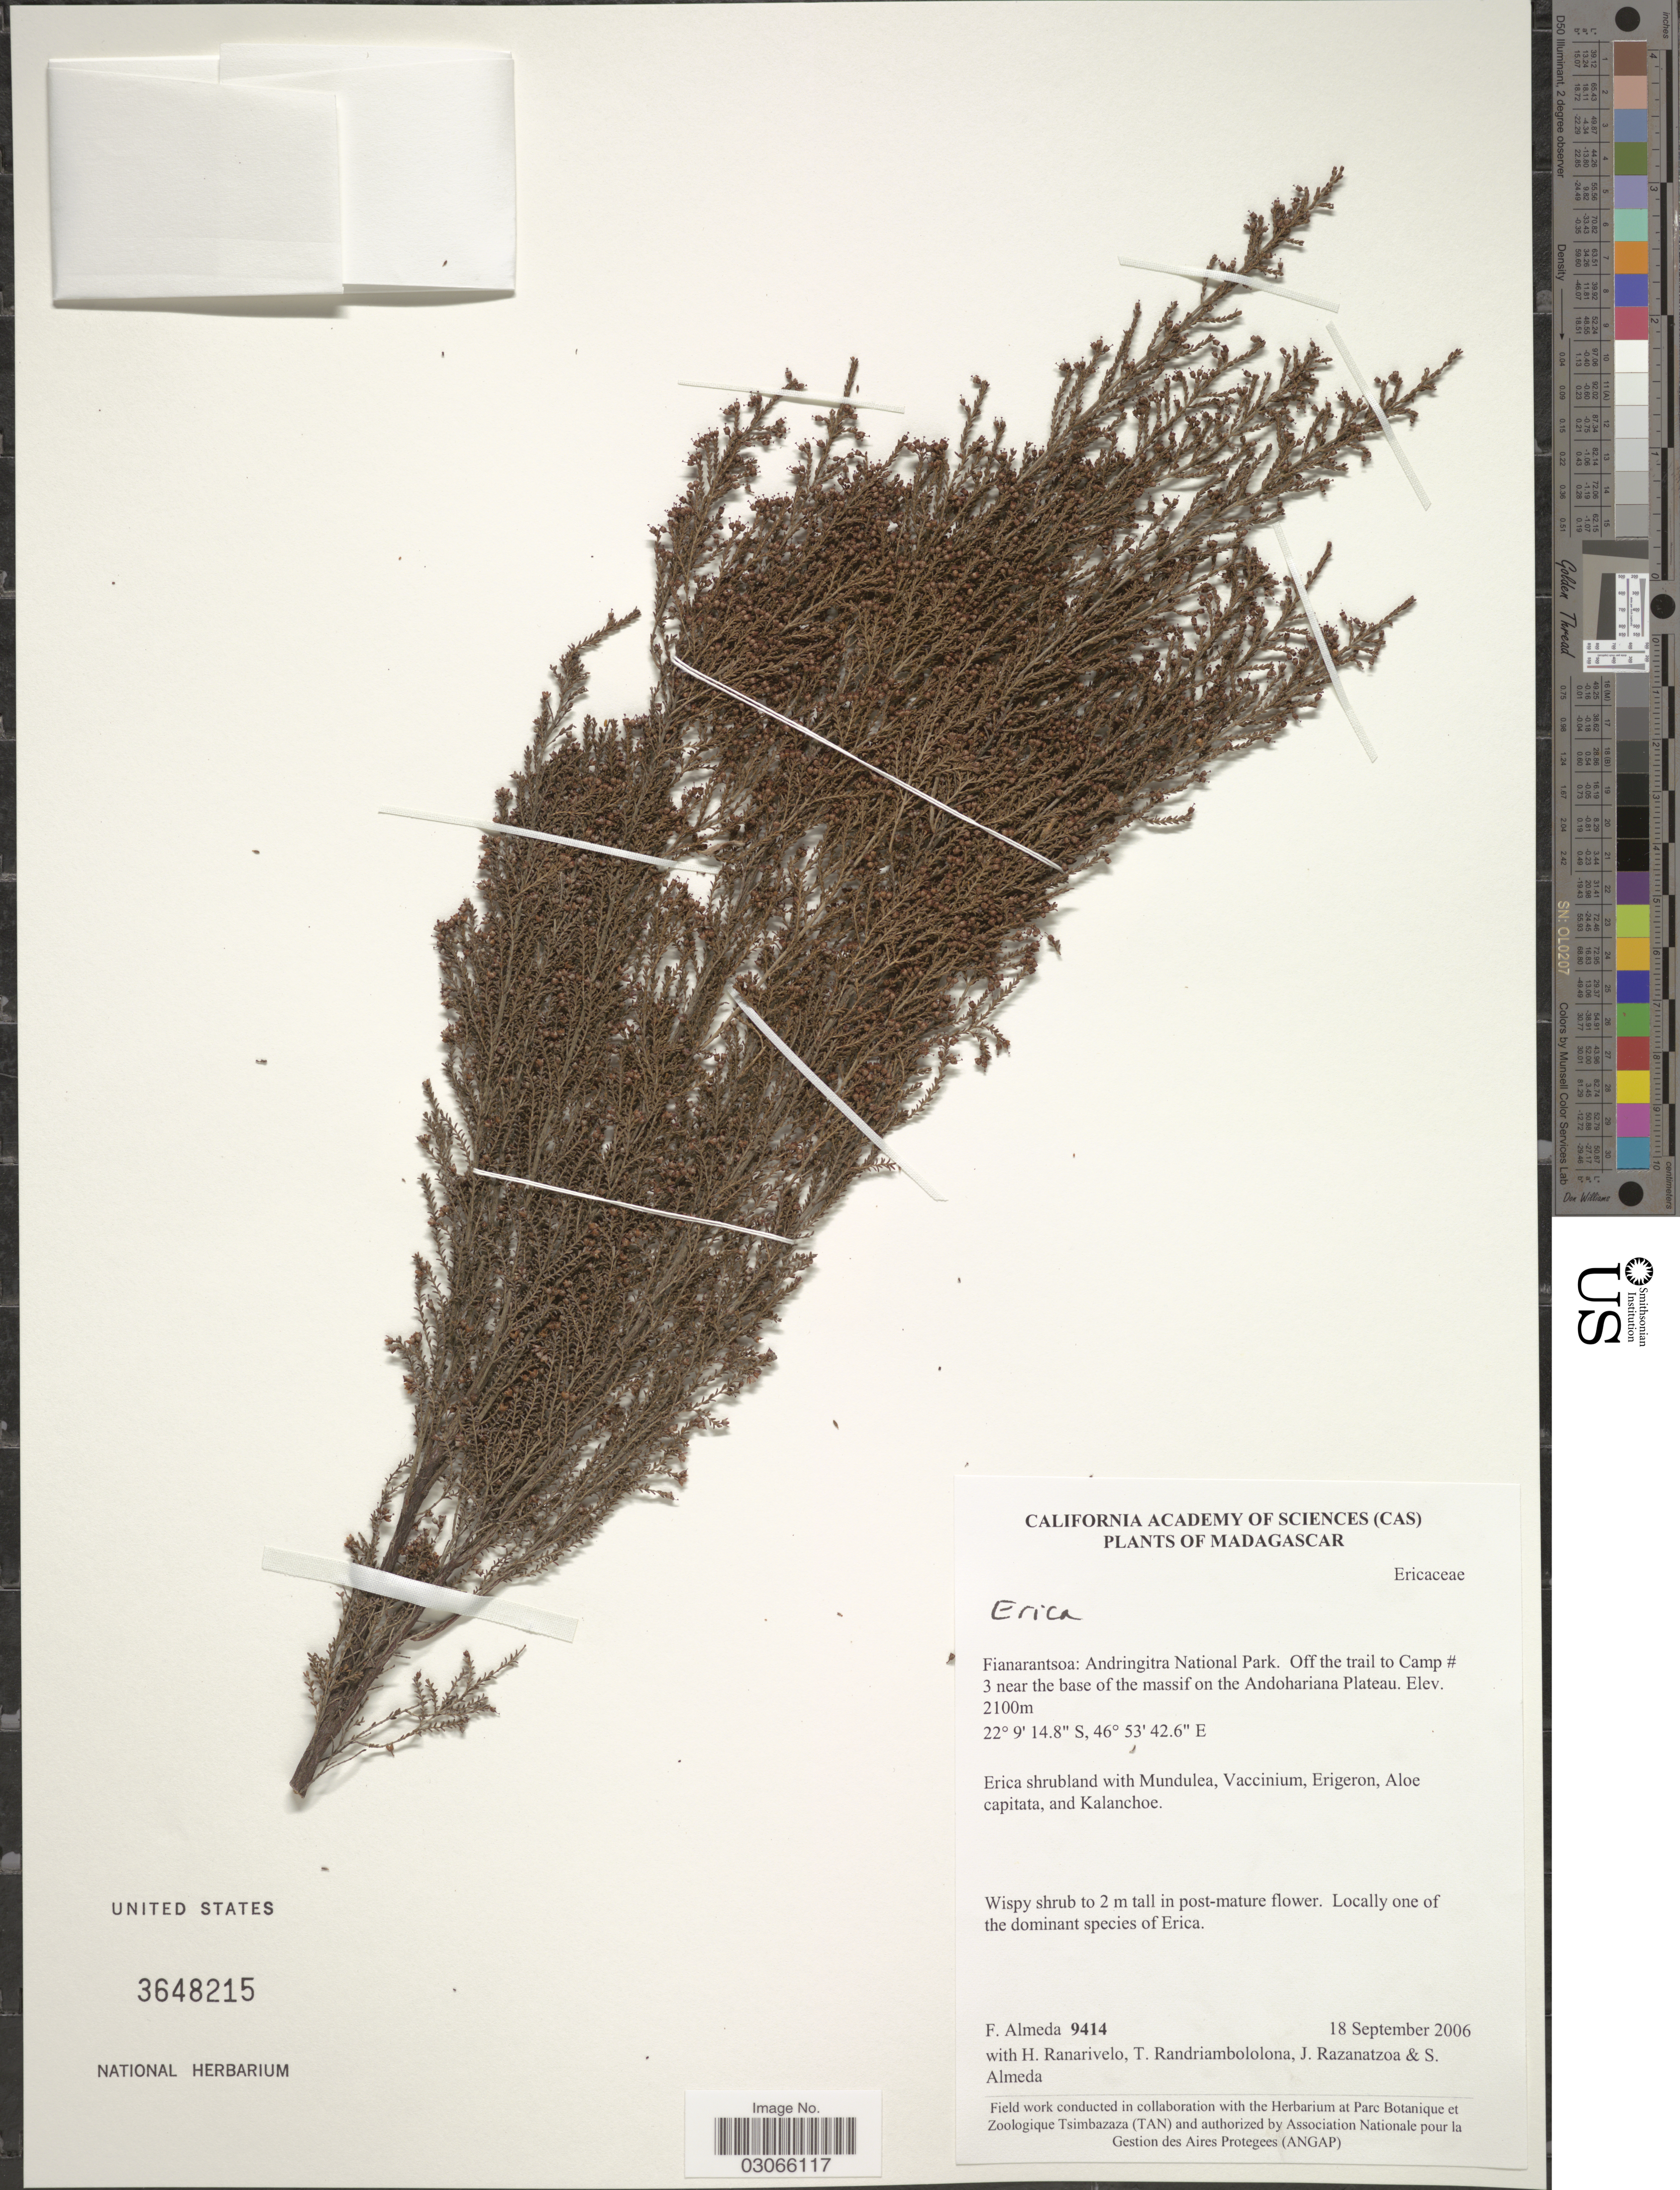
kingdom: Plantae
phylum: Tracheophyta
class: Magnoliopsida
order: Ericales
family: Ericaceae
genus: Erica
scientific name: Erica sp.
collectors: F. Almeda, H. Ranarivelo, T. Randriambololona, J. Razanatzoa & S. Almeda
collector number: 9414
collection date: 2006-09-18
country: Madagascar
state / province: Haute Matsiatra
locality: Andringitra National Park. Off the trail to Camp #3 near the base of the massif on the Andohariana Plateau.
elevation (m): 2100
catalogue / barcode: US 3648215